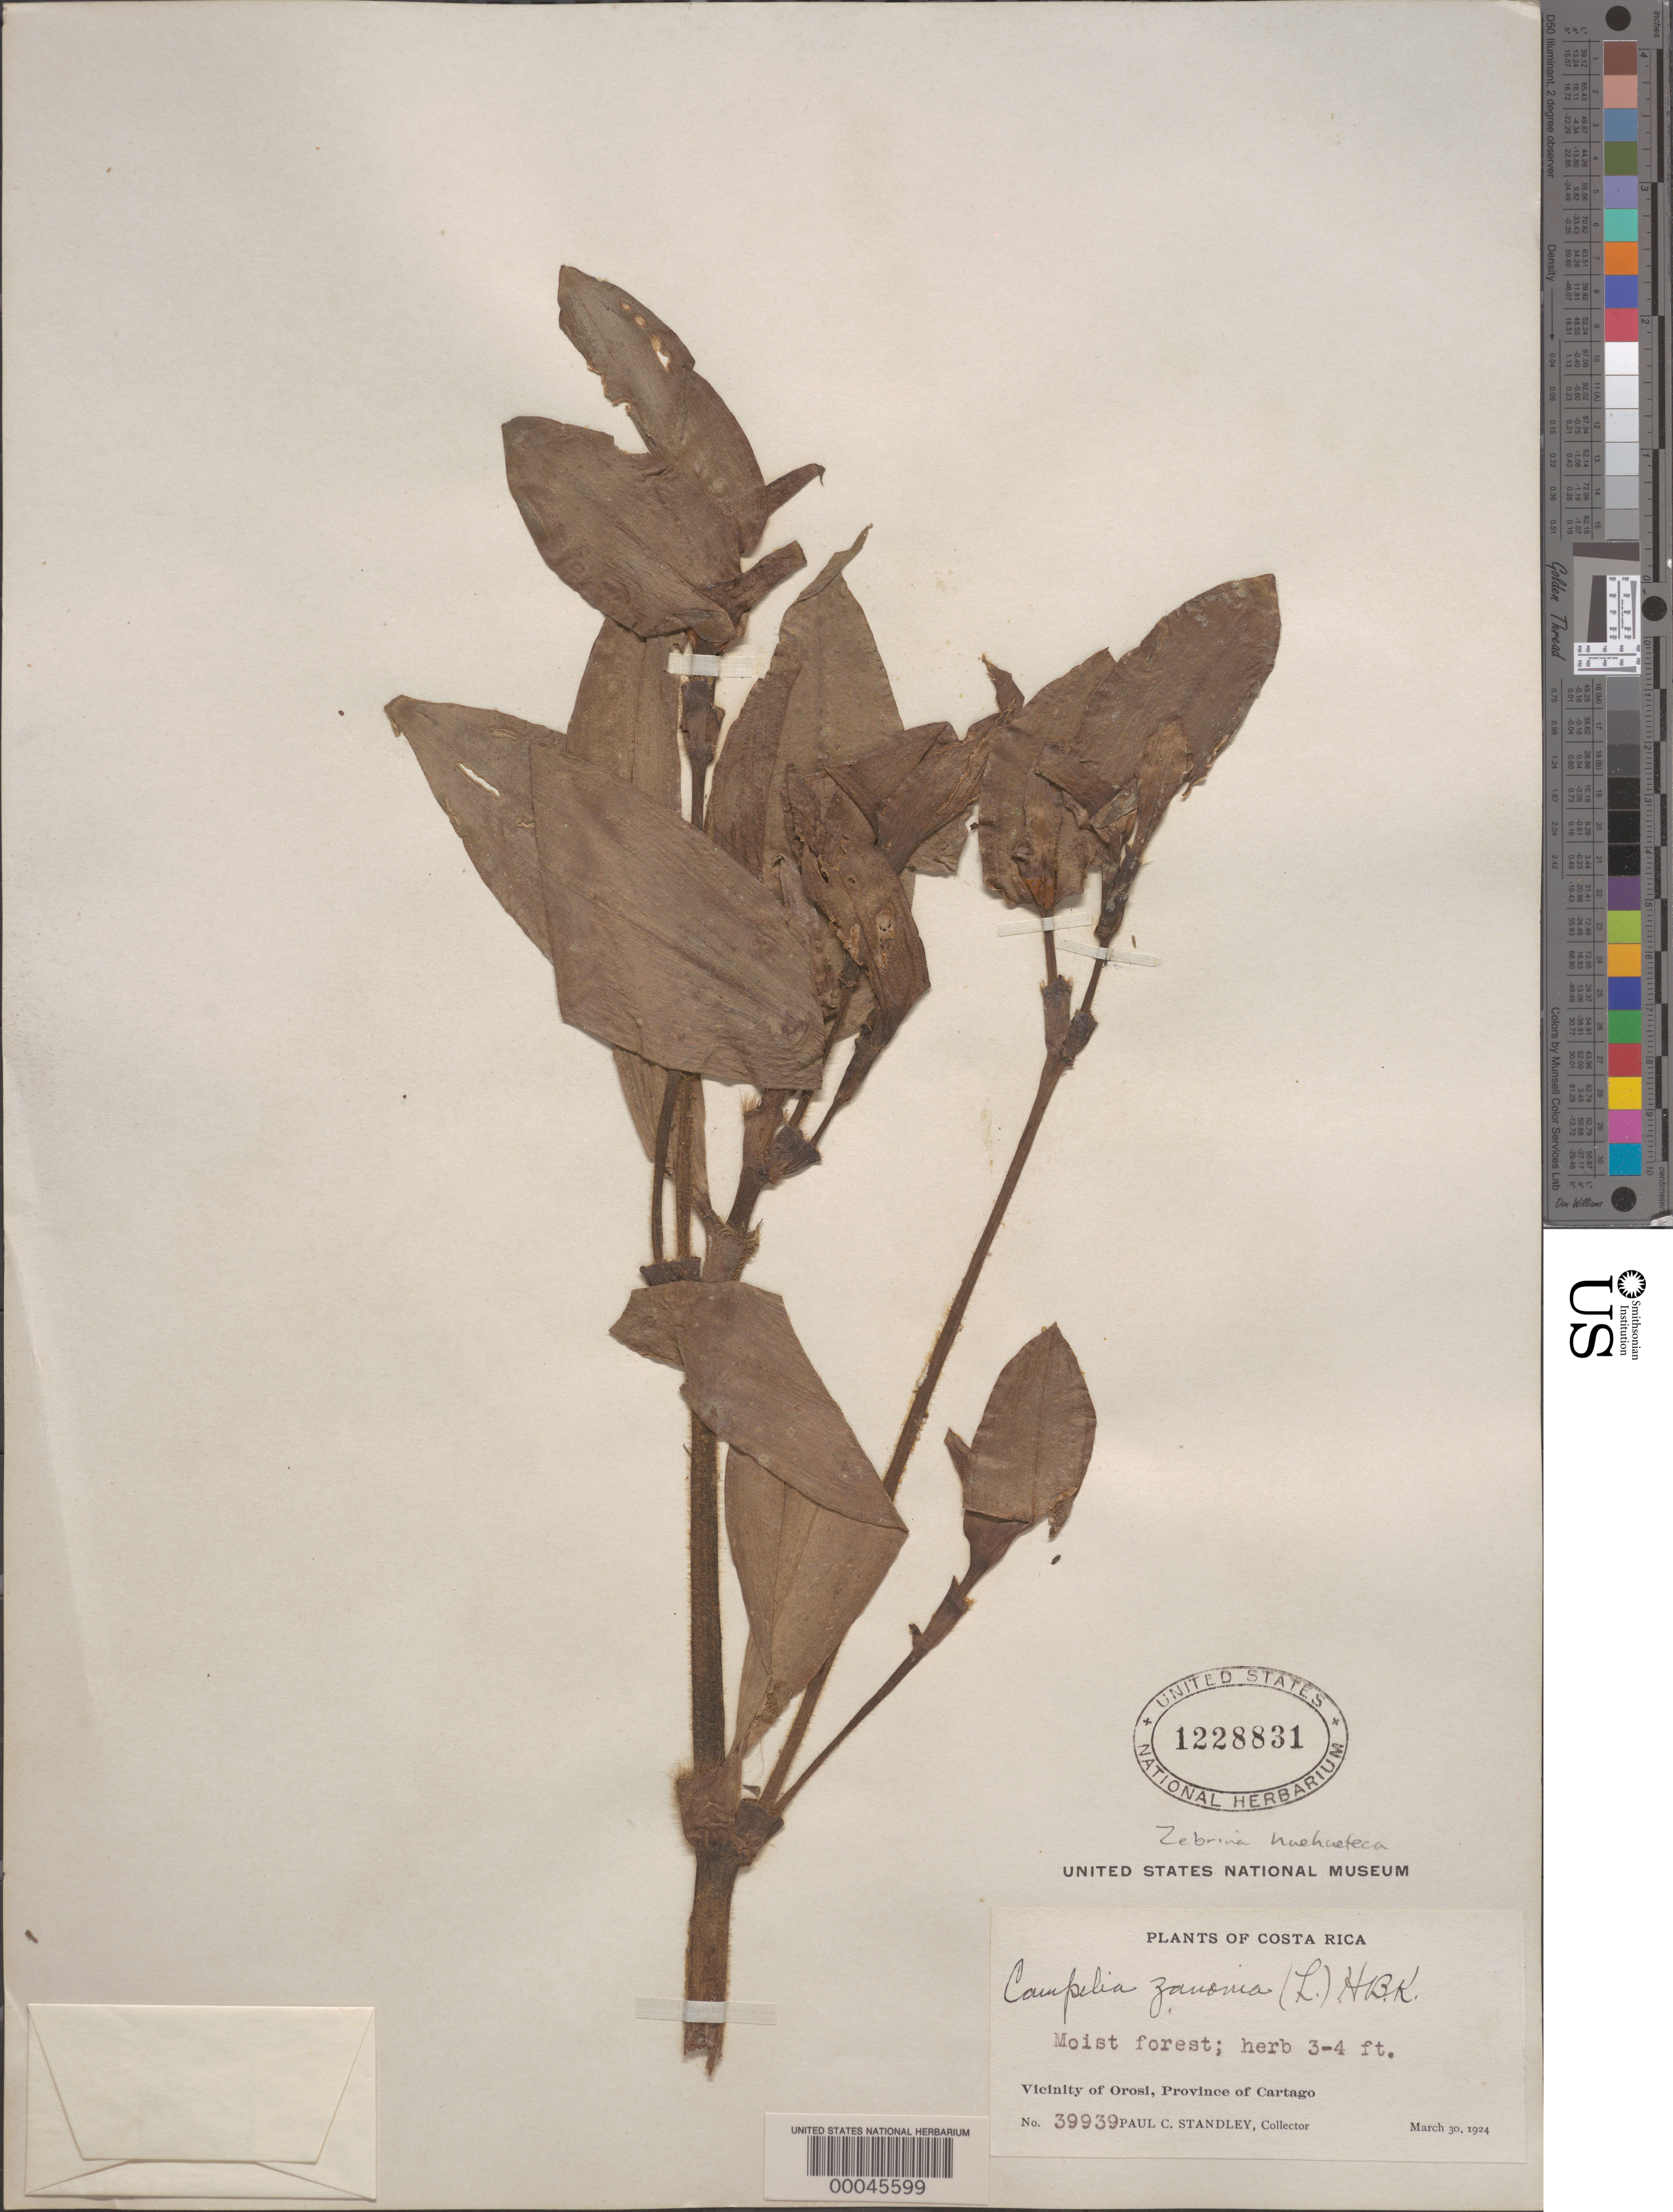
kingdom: Plantae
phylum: Tracheophyta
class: Liliopsida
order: Commelinales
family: Commelinaceae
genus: Tradescantia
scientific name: Tradescantia huehueteca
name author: (Standl. & Steyerm.) D.R. Hunt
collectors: P. C. Standley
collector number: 39939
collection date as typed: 30 Mar 1924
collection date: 1924-03-30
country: Costa Rica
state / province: Cartago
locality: Near Orosi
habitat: Moist forest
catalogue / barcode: US 1228831